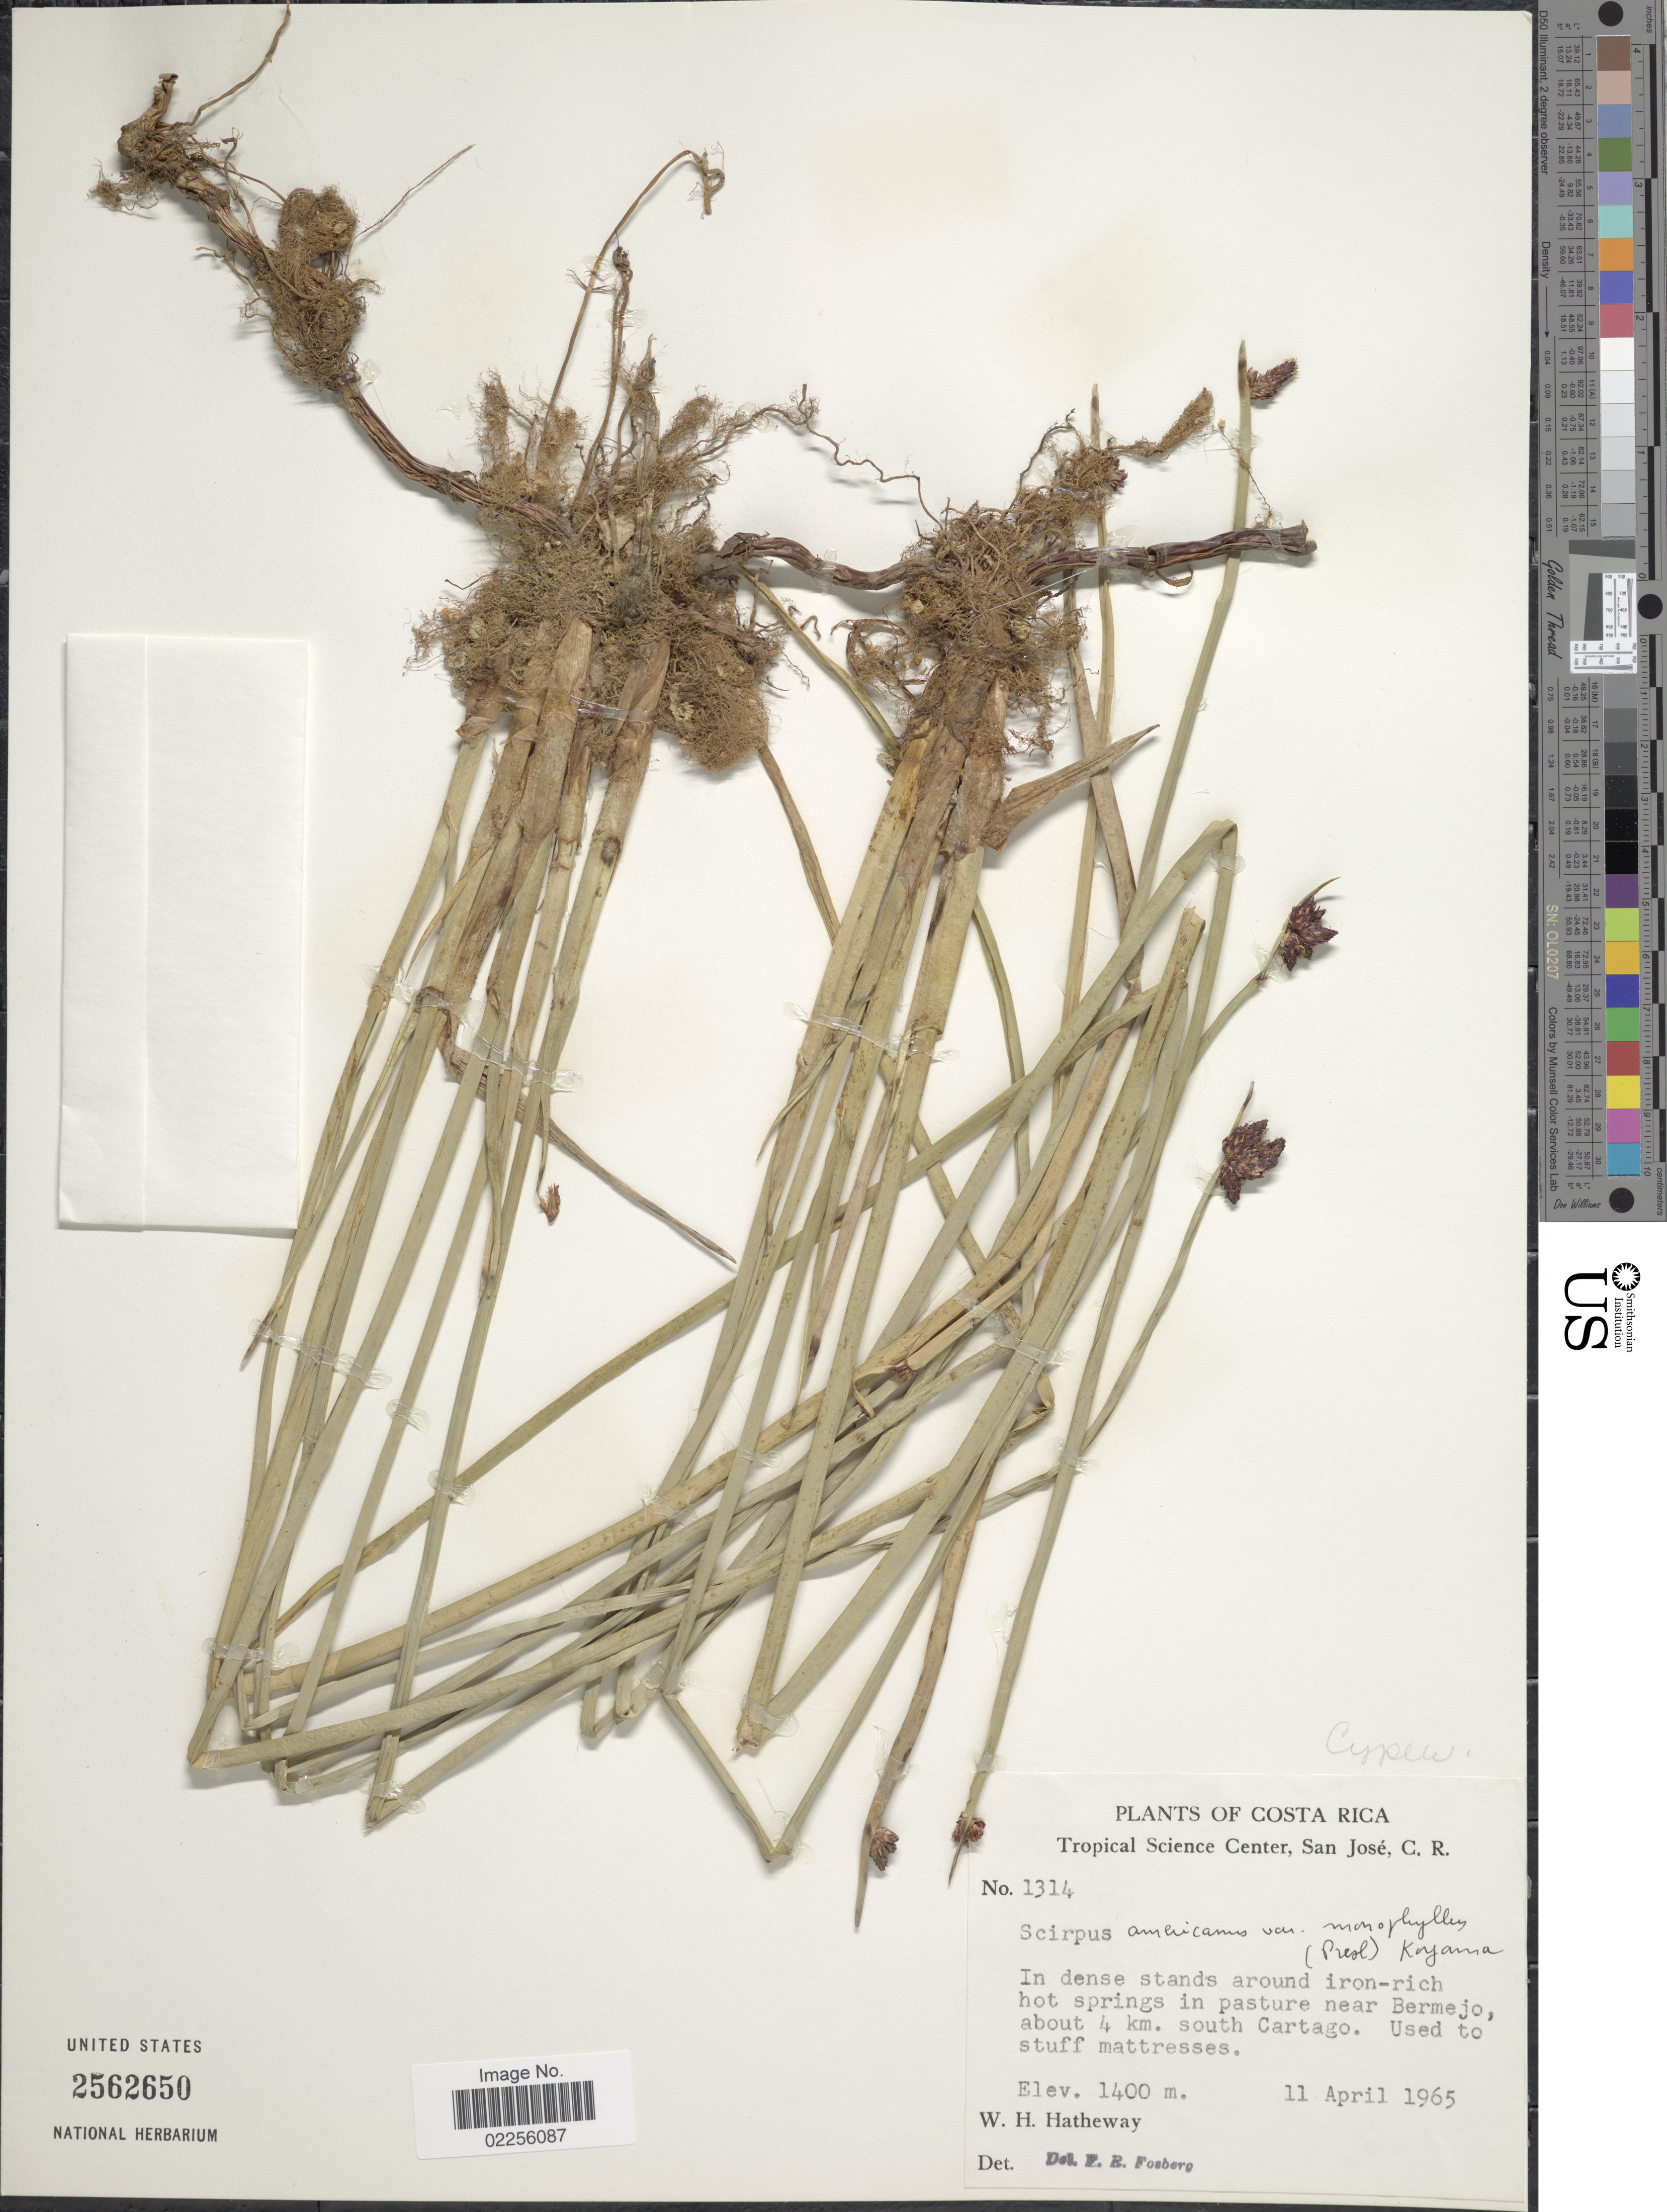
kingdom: Plantae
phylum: Tracheophyta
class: Liliopsida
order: Poales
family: Cyperaceae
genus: Schoenoplectus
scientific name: Schoenoplectus pungens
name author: (Vahl) Palla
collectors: W. H. Hatheway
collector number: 1314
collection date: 1965-04-11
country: Costa Rica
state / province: Cartago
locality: In dense stands around iron-rich hot springs in pasture near Bermejo, about 4 km. south Cartago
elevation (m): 1400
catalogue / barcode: US 2562650